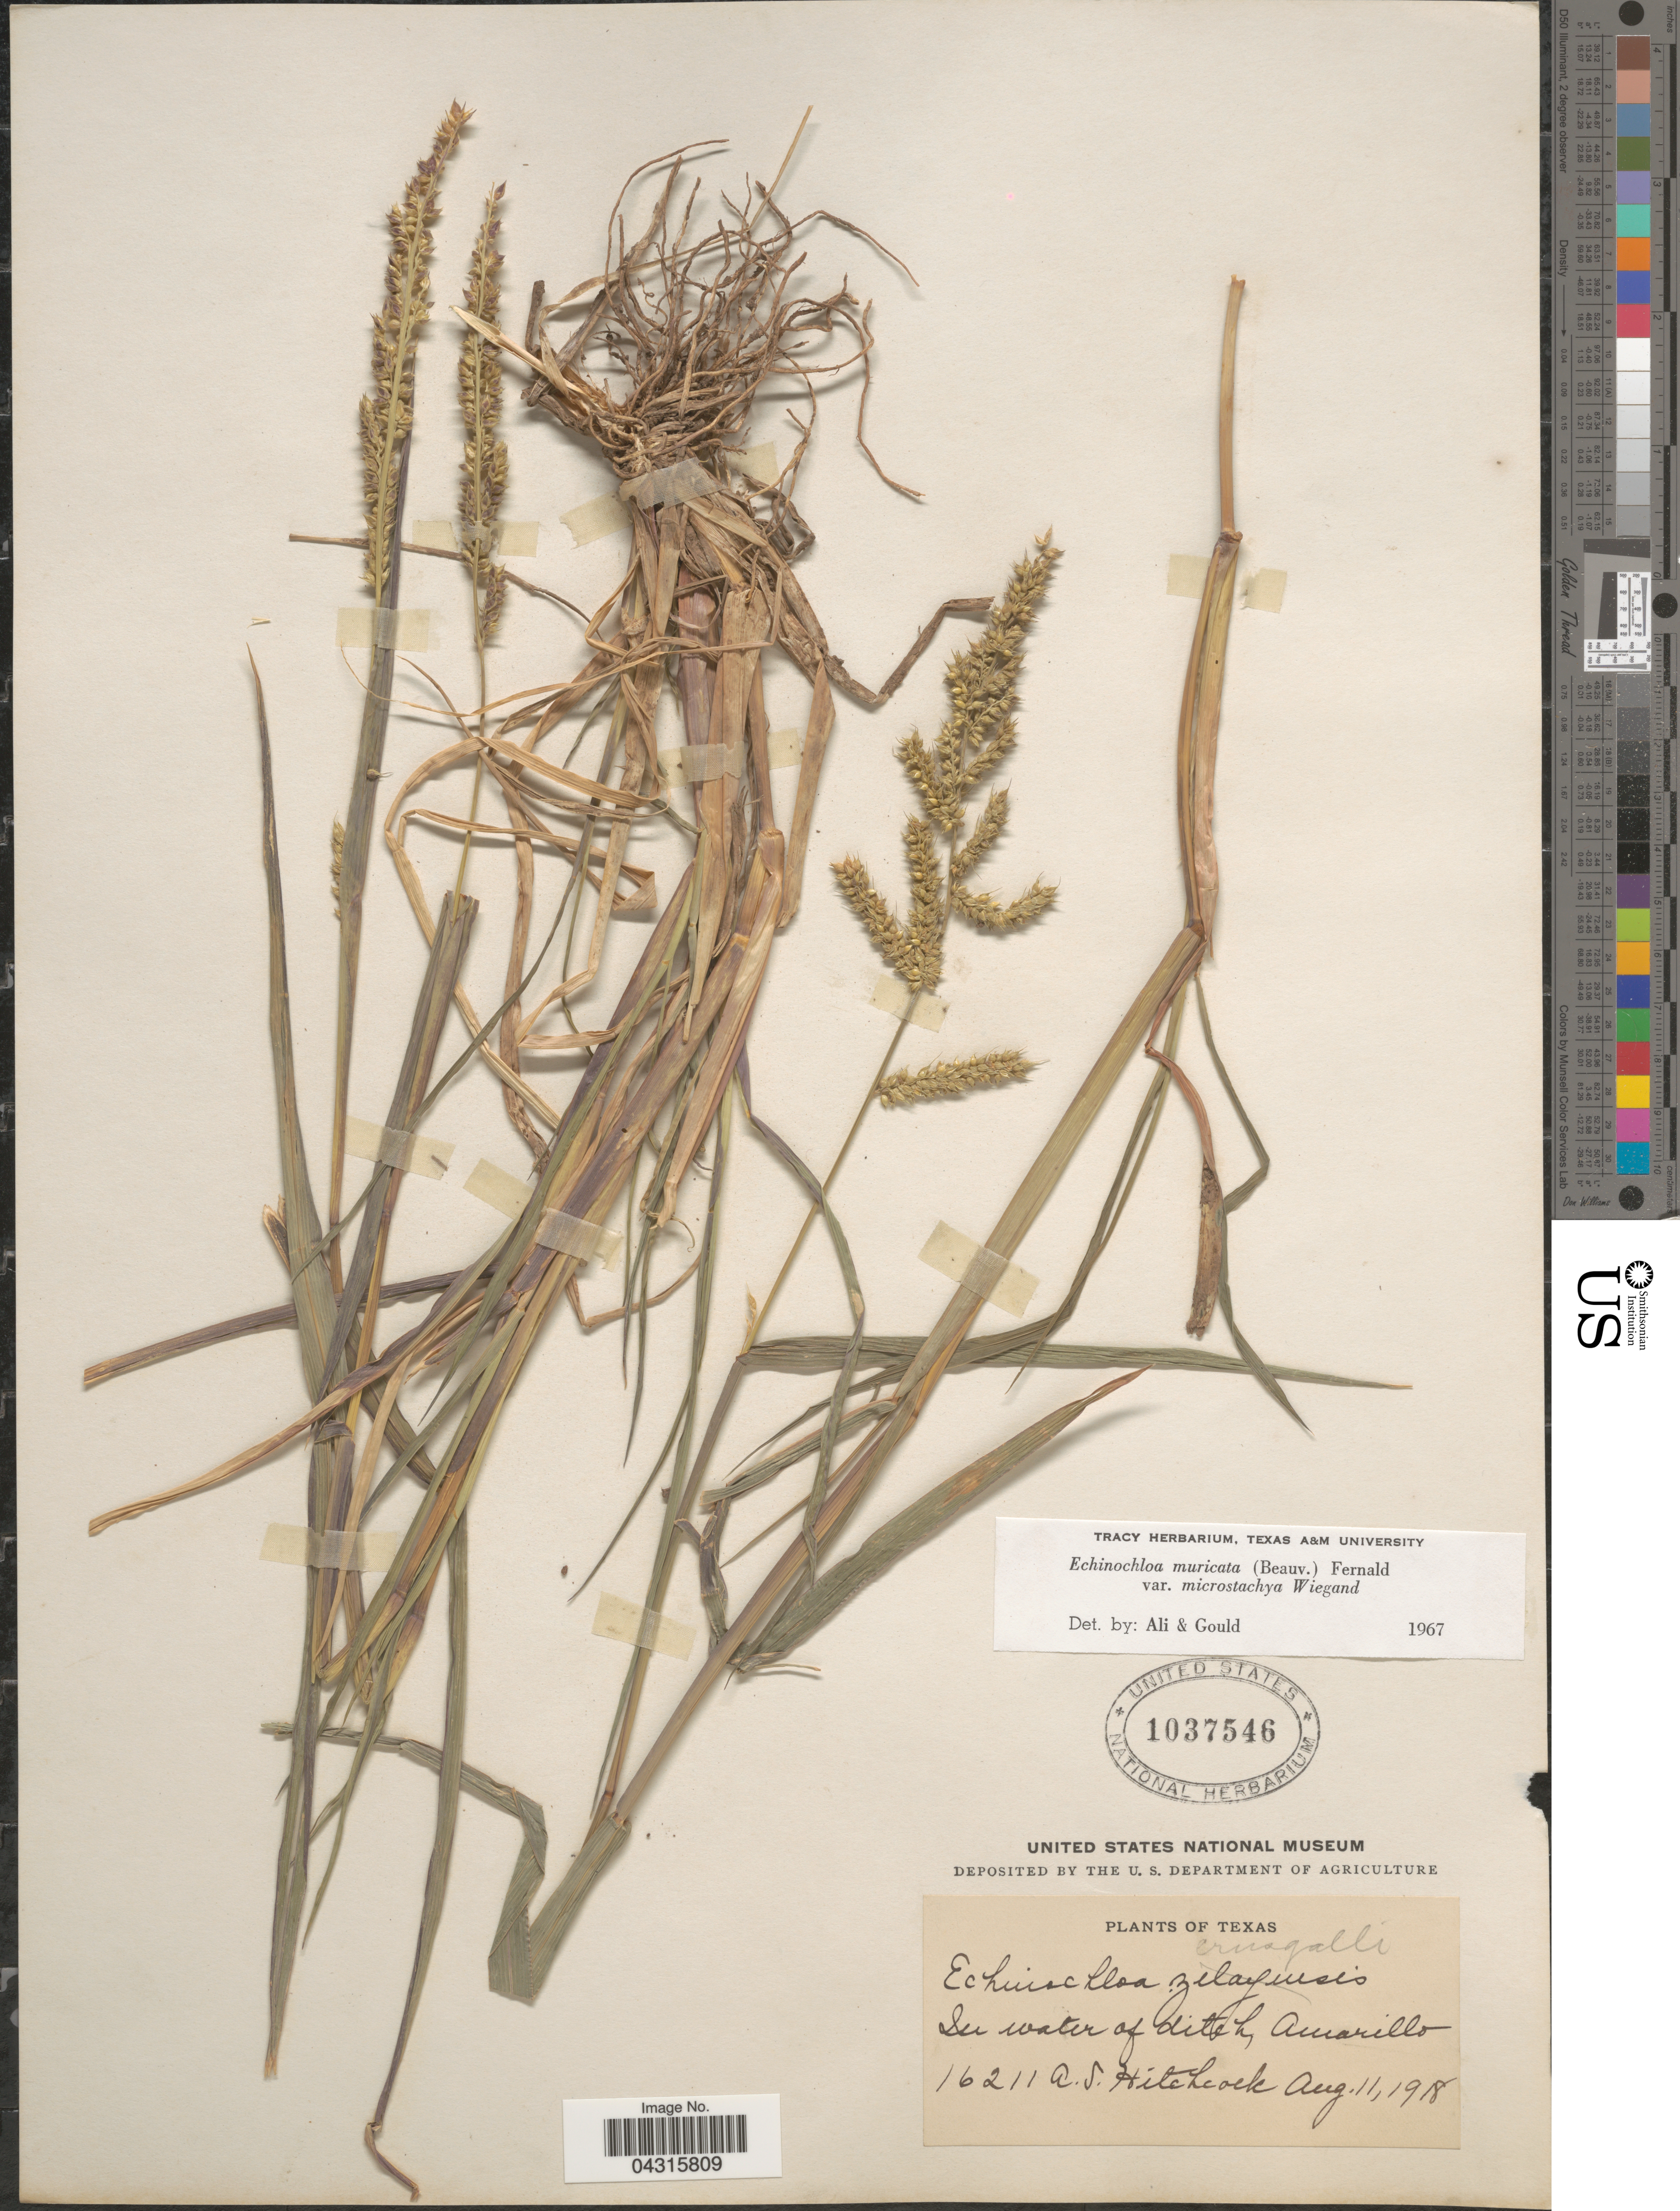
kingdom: Plantae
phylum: Tracheophyta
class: Liliopsida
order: Poales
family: Poaceae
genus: Echinochloa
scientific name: Echinochloa muricata var. microstachya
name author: Wiegand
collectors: A. S. Hitchcock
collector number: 16211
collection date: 1918-08-11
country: United States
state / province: Texas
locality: In water of ditch, Amarillo.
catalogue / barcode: US 1037546